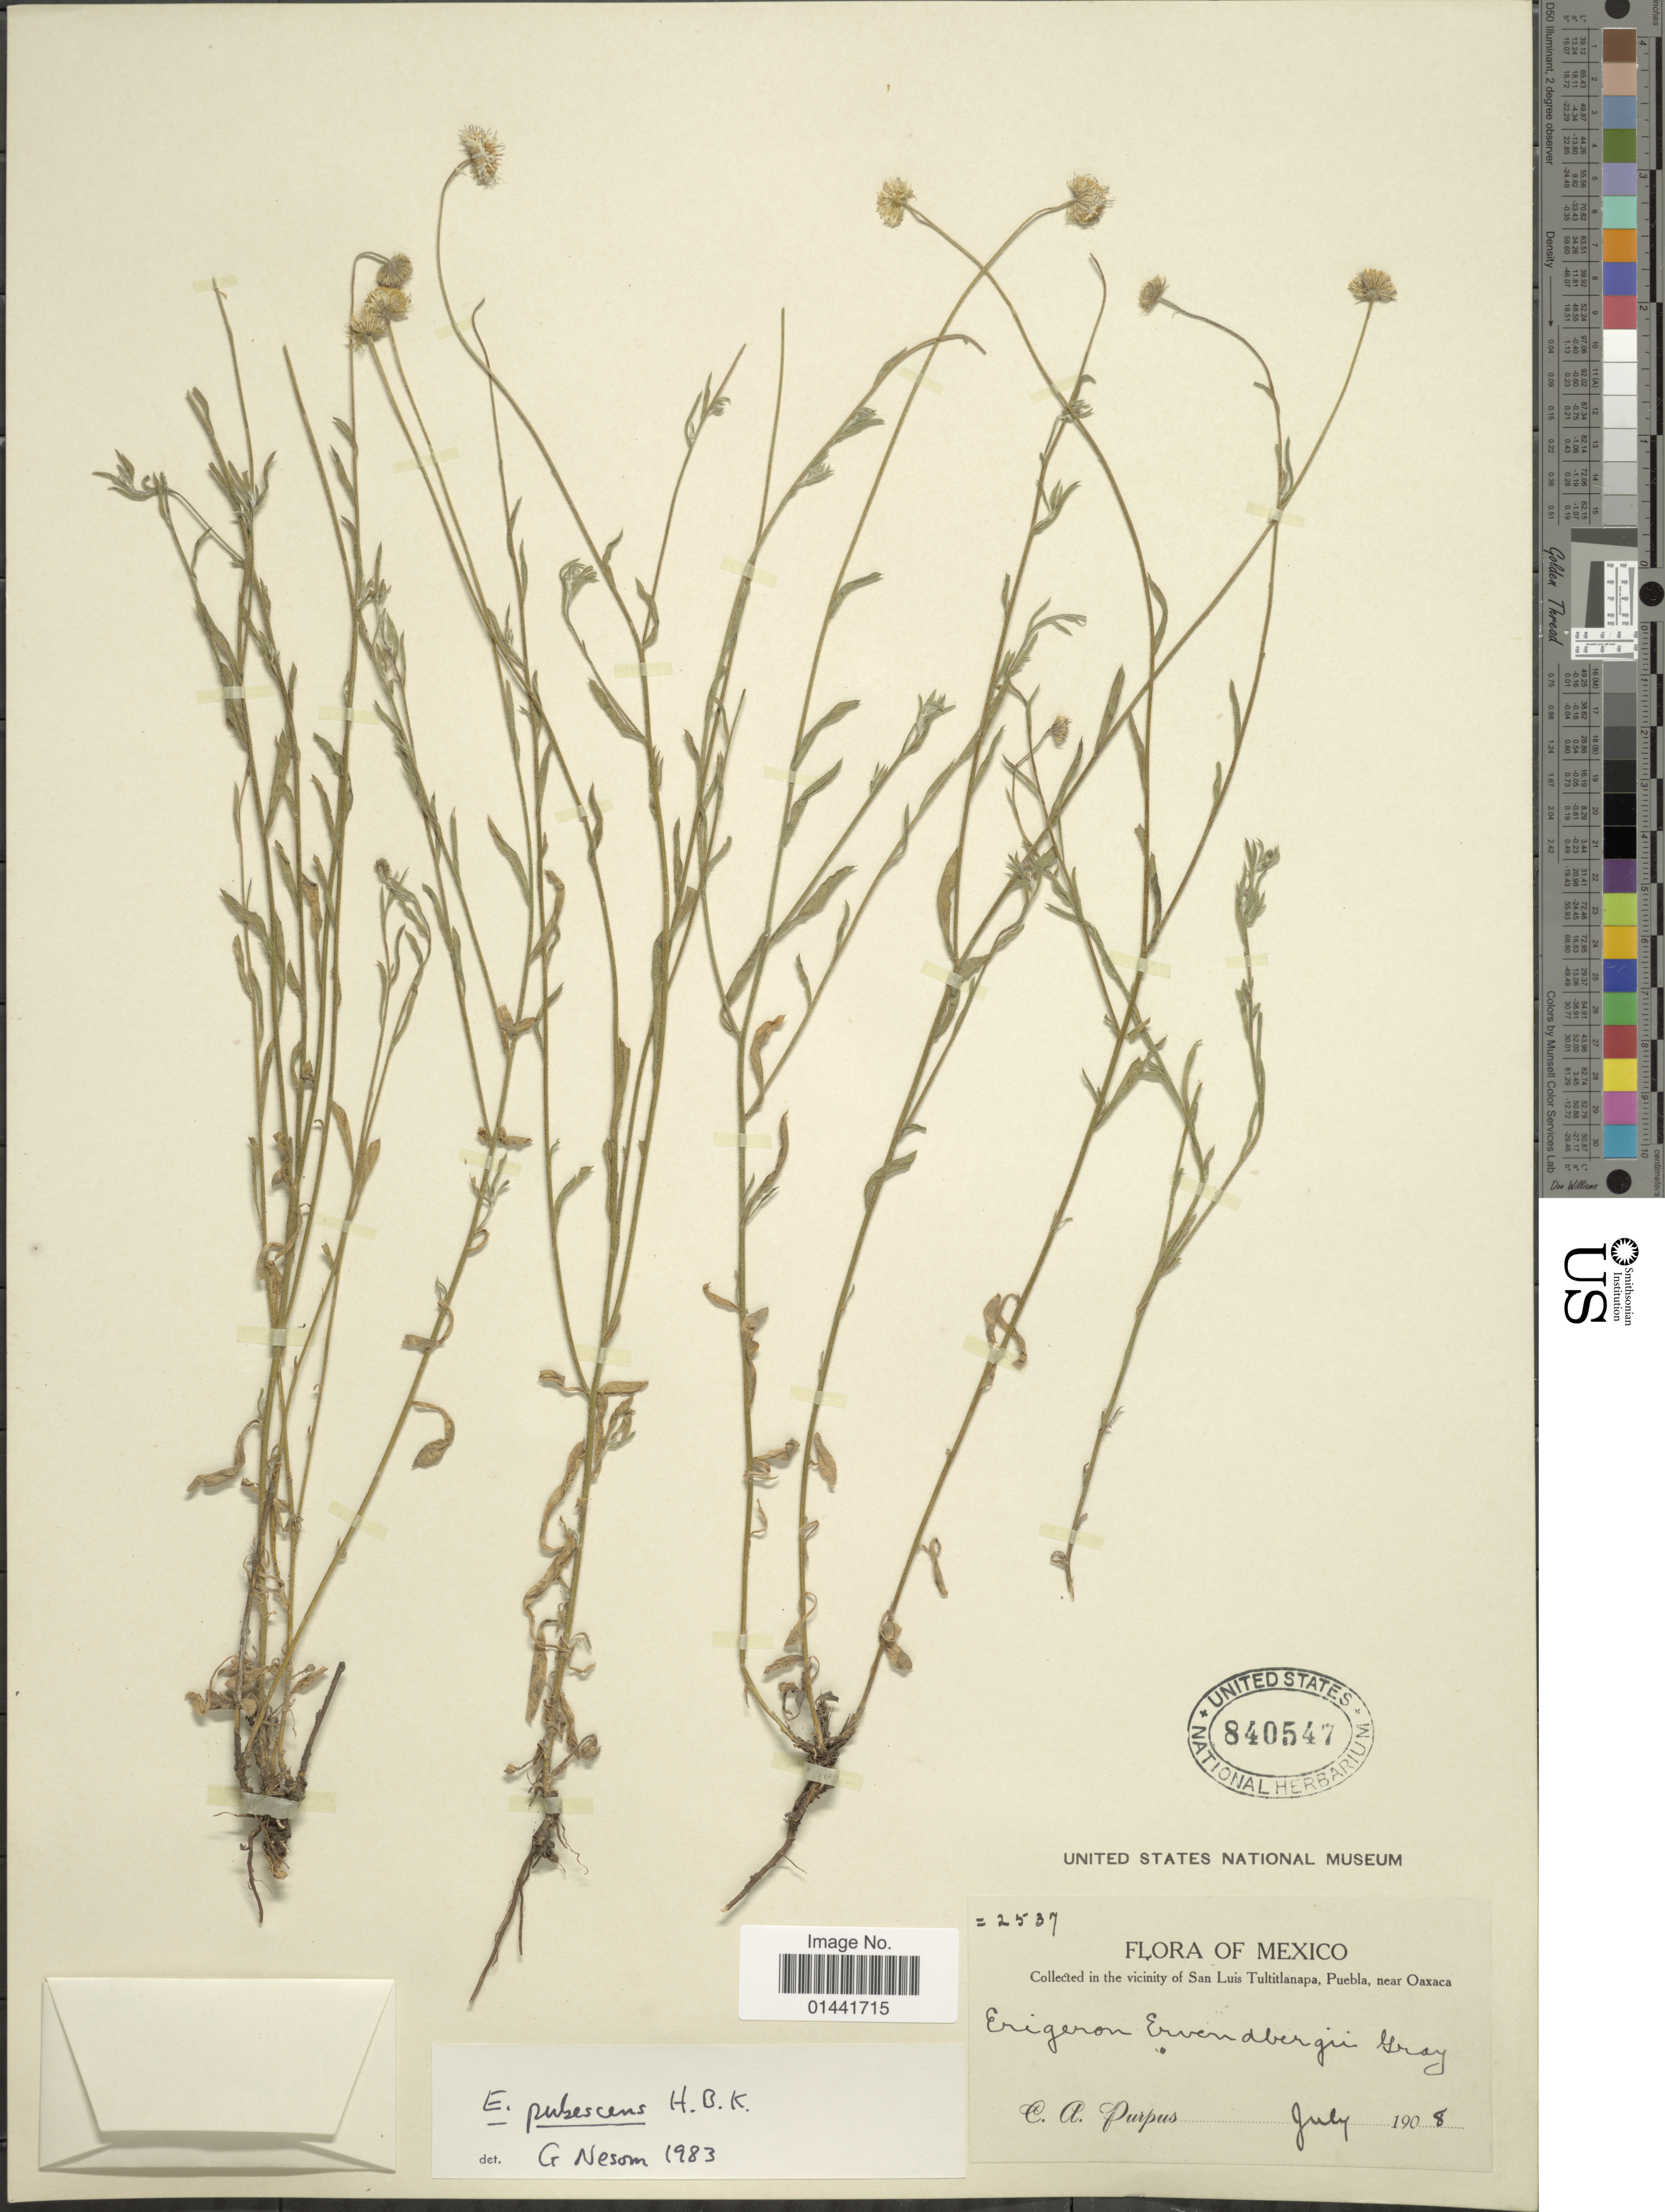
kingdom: Plantae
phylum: Tracheophyta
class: Magnoliopsida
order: Asterales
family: Asteraceae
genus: Erigeron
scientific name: Erigeron pubescens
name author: Kunth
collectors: C. A. Purpus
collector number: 2537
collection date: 1908-07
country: Mexico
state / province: Puebla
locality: Vicinity of San Luis Tultitlanapa, Puebla, near Oaxaca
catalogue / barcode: US 840547